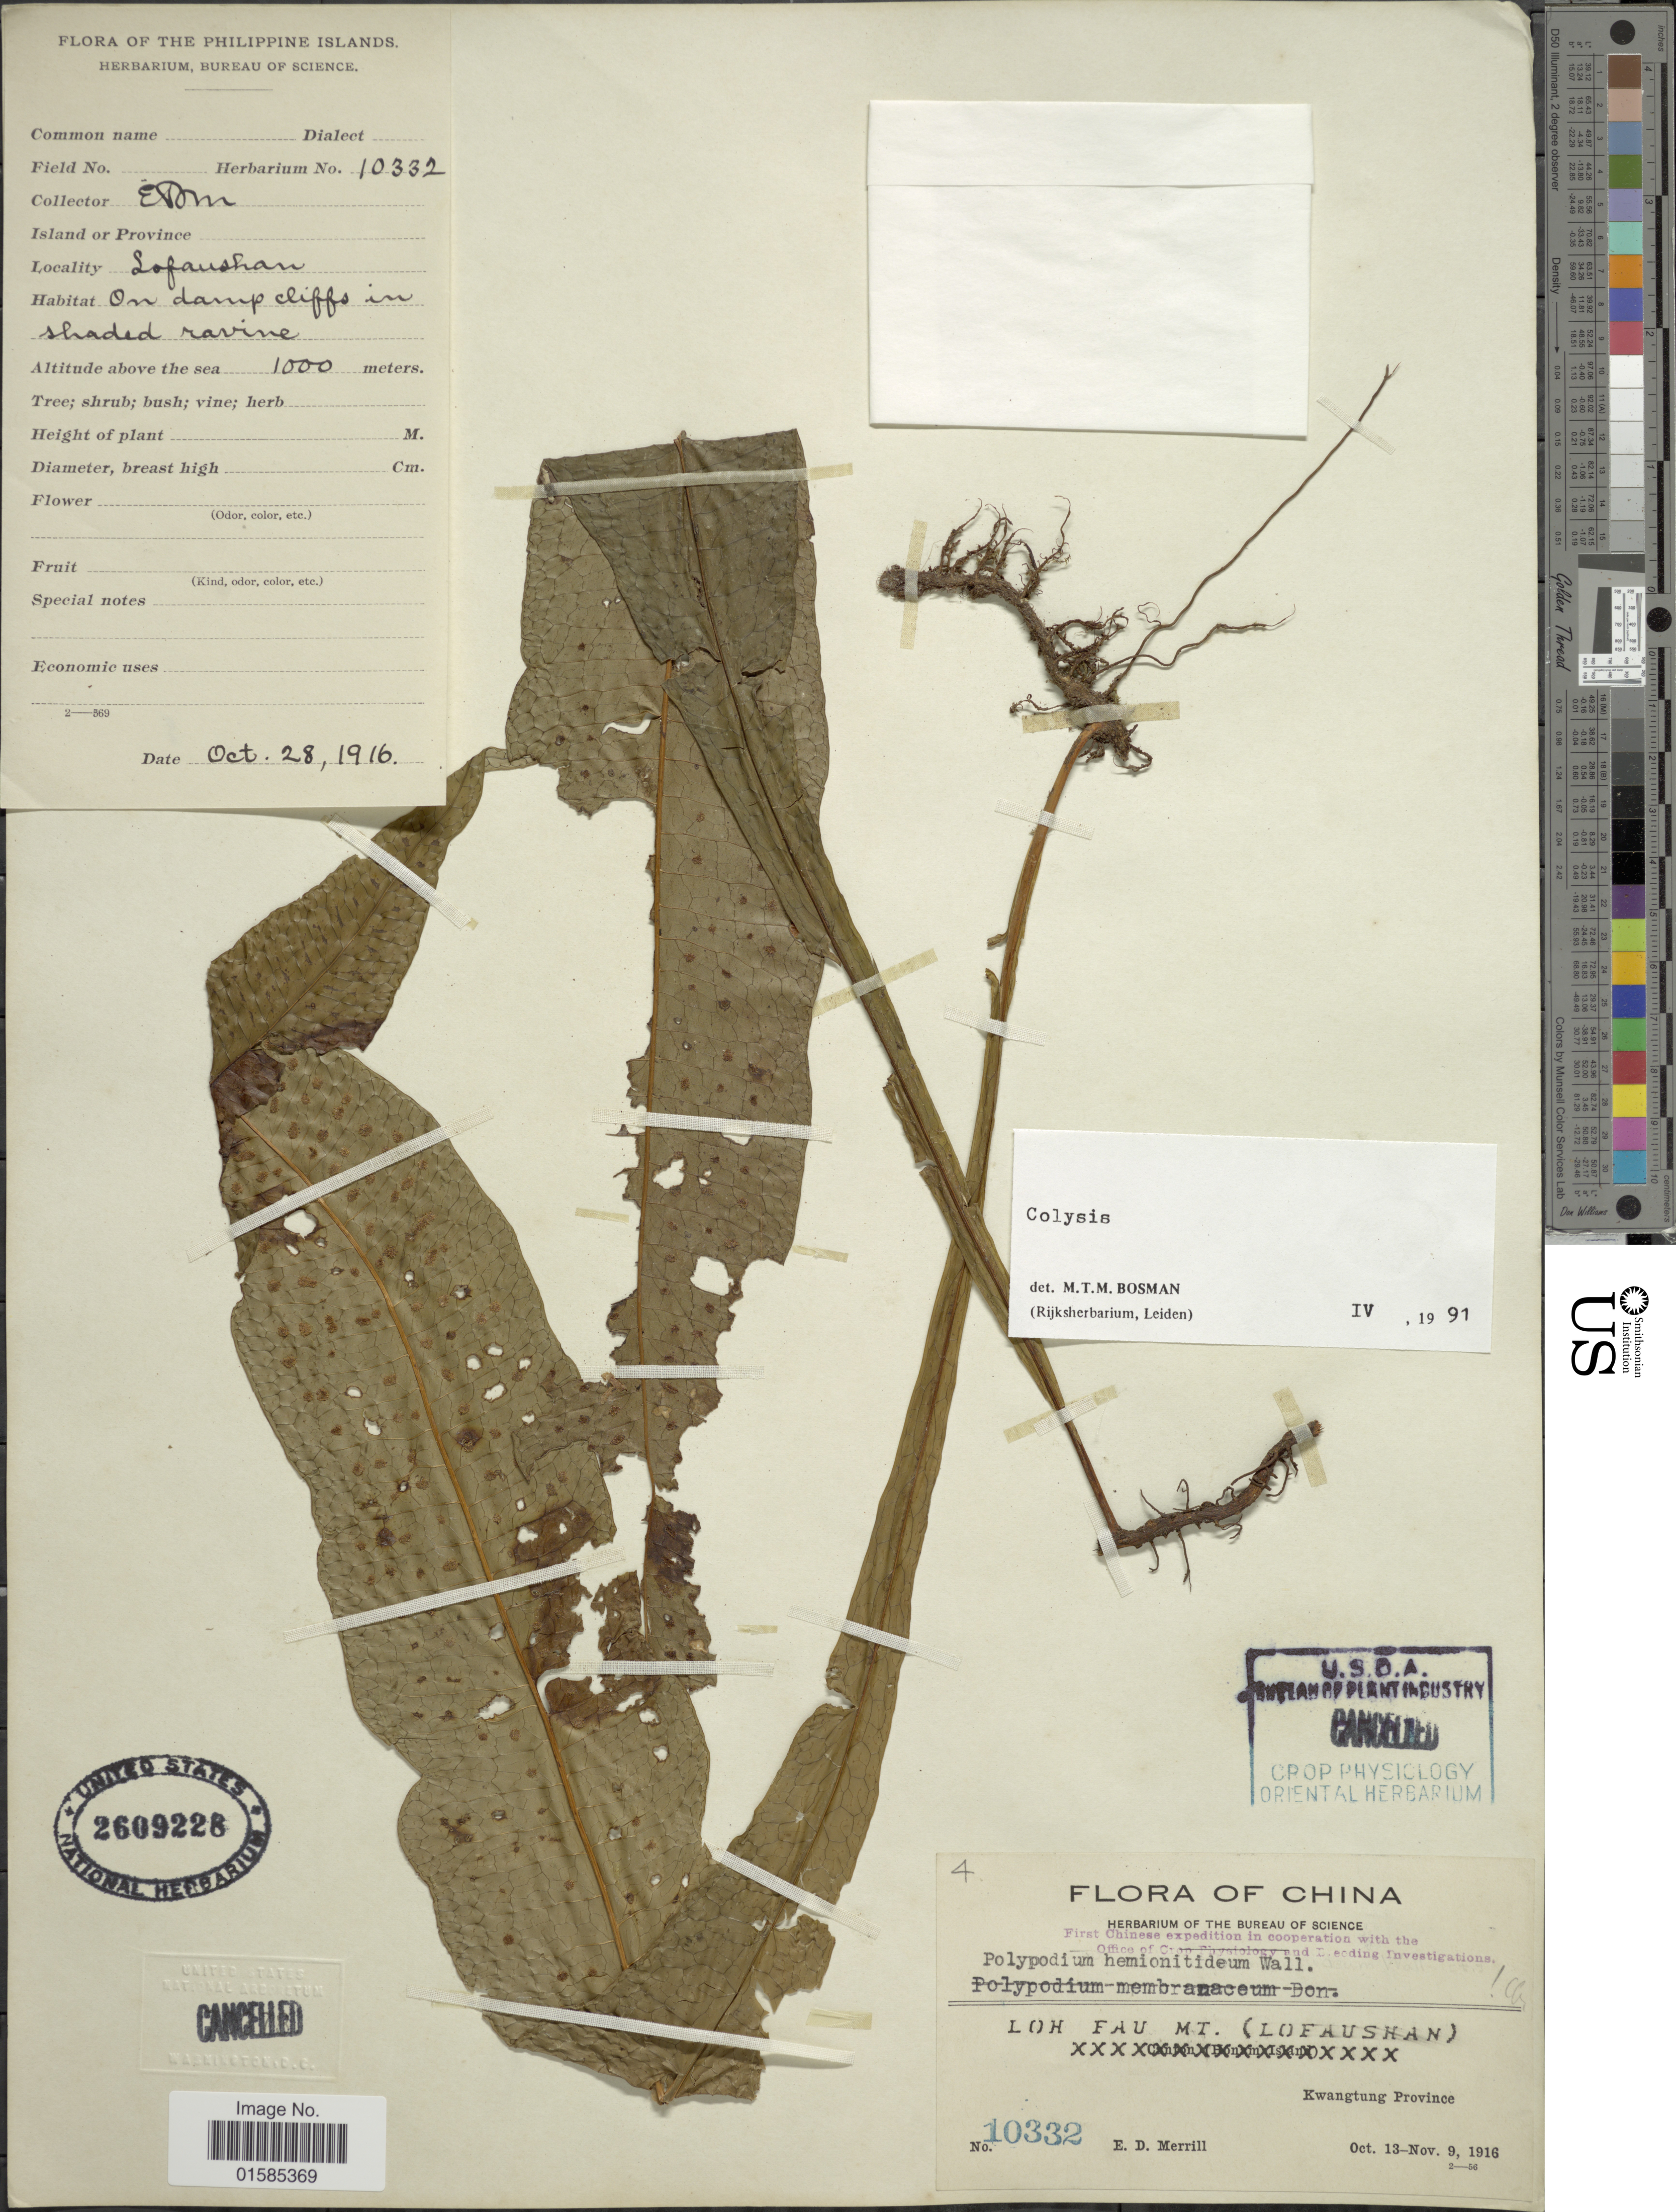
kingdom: Plantae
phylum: Tracheophyta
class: Polypodiopsida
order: Polypodiales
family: Polypodiaceae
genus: Leptochilus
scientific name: Leptochilus hemionitideus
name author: (C. Presl) Noot.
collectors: E. Merrill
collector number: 10332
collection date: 1916-10-13/1916-11-09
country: China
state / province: Guangdong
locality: China, Loh Fau Mt. (Lofaushan), Kwangtung Province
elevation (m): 1000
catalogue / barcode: US 2609228